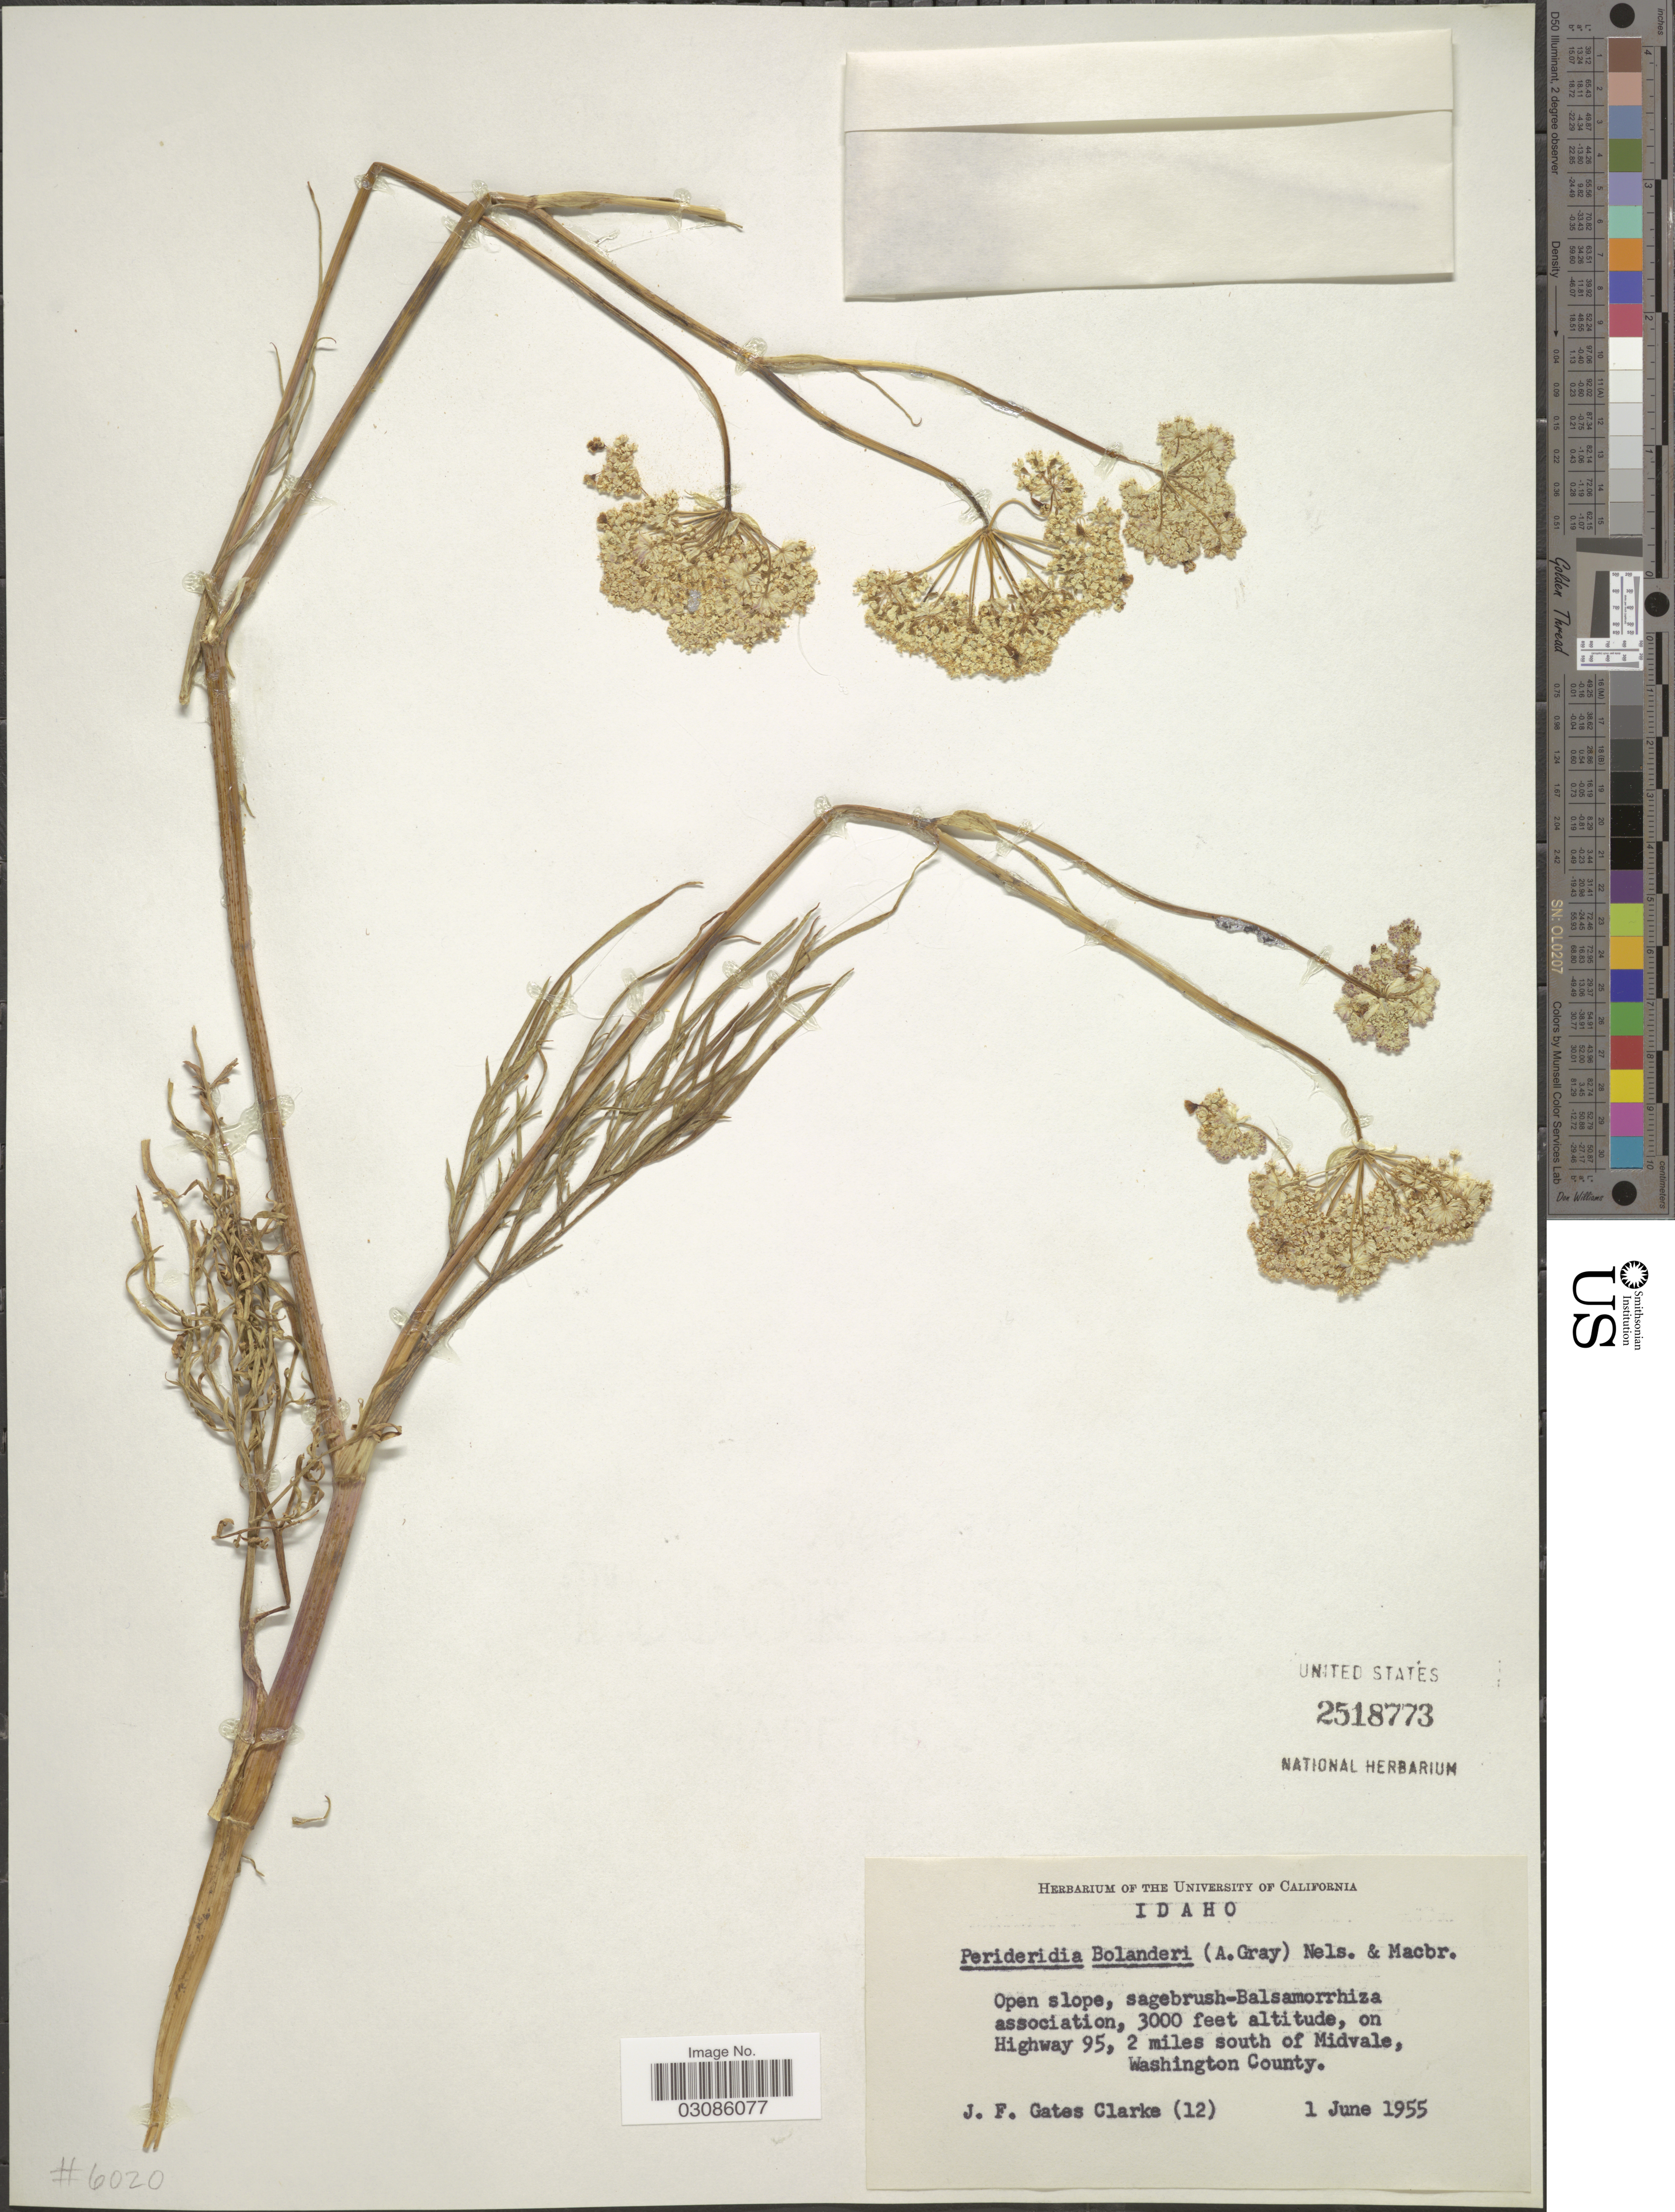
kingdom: Plantae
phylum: Tracheophyta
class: Magnoliopsida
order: Apiales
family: Apiaceae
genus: Perideridia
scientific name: Perideridia bolanderi subsp. bolanderi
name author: (A. Gray) A. Nelson & J.F. Macbr.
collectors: J. F. Gates-Clarke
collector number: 12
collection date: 1955-06-01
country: United States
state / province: Idaho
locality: On Highway 95, 2 miles south of Midvale, Washington County.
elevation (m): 914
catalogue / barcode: US 2518773